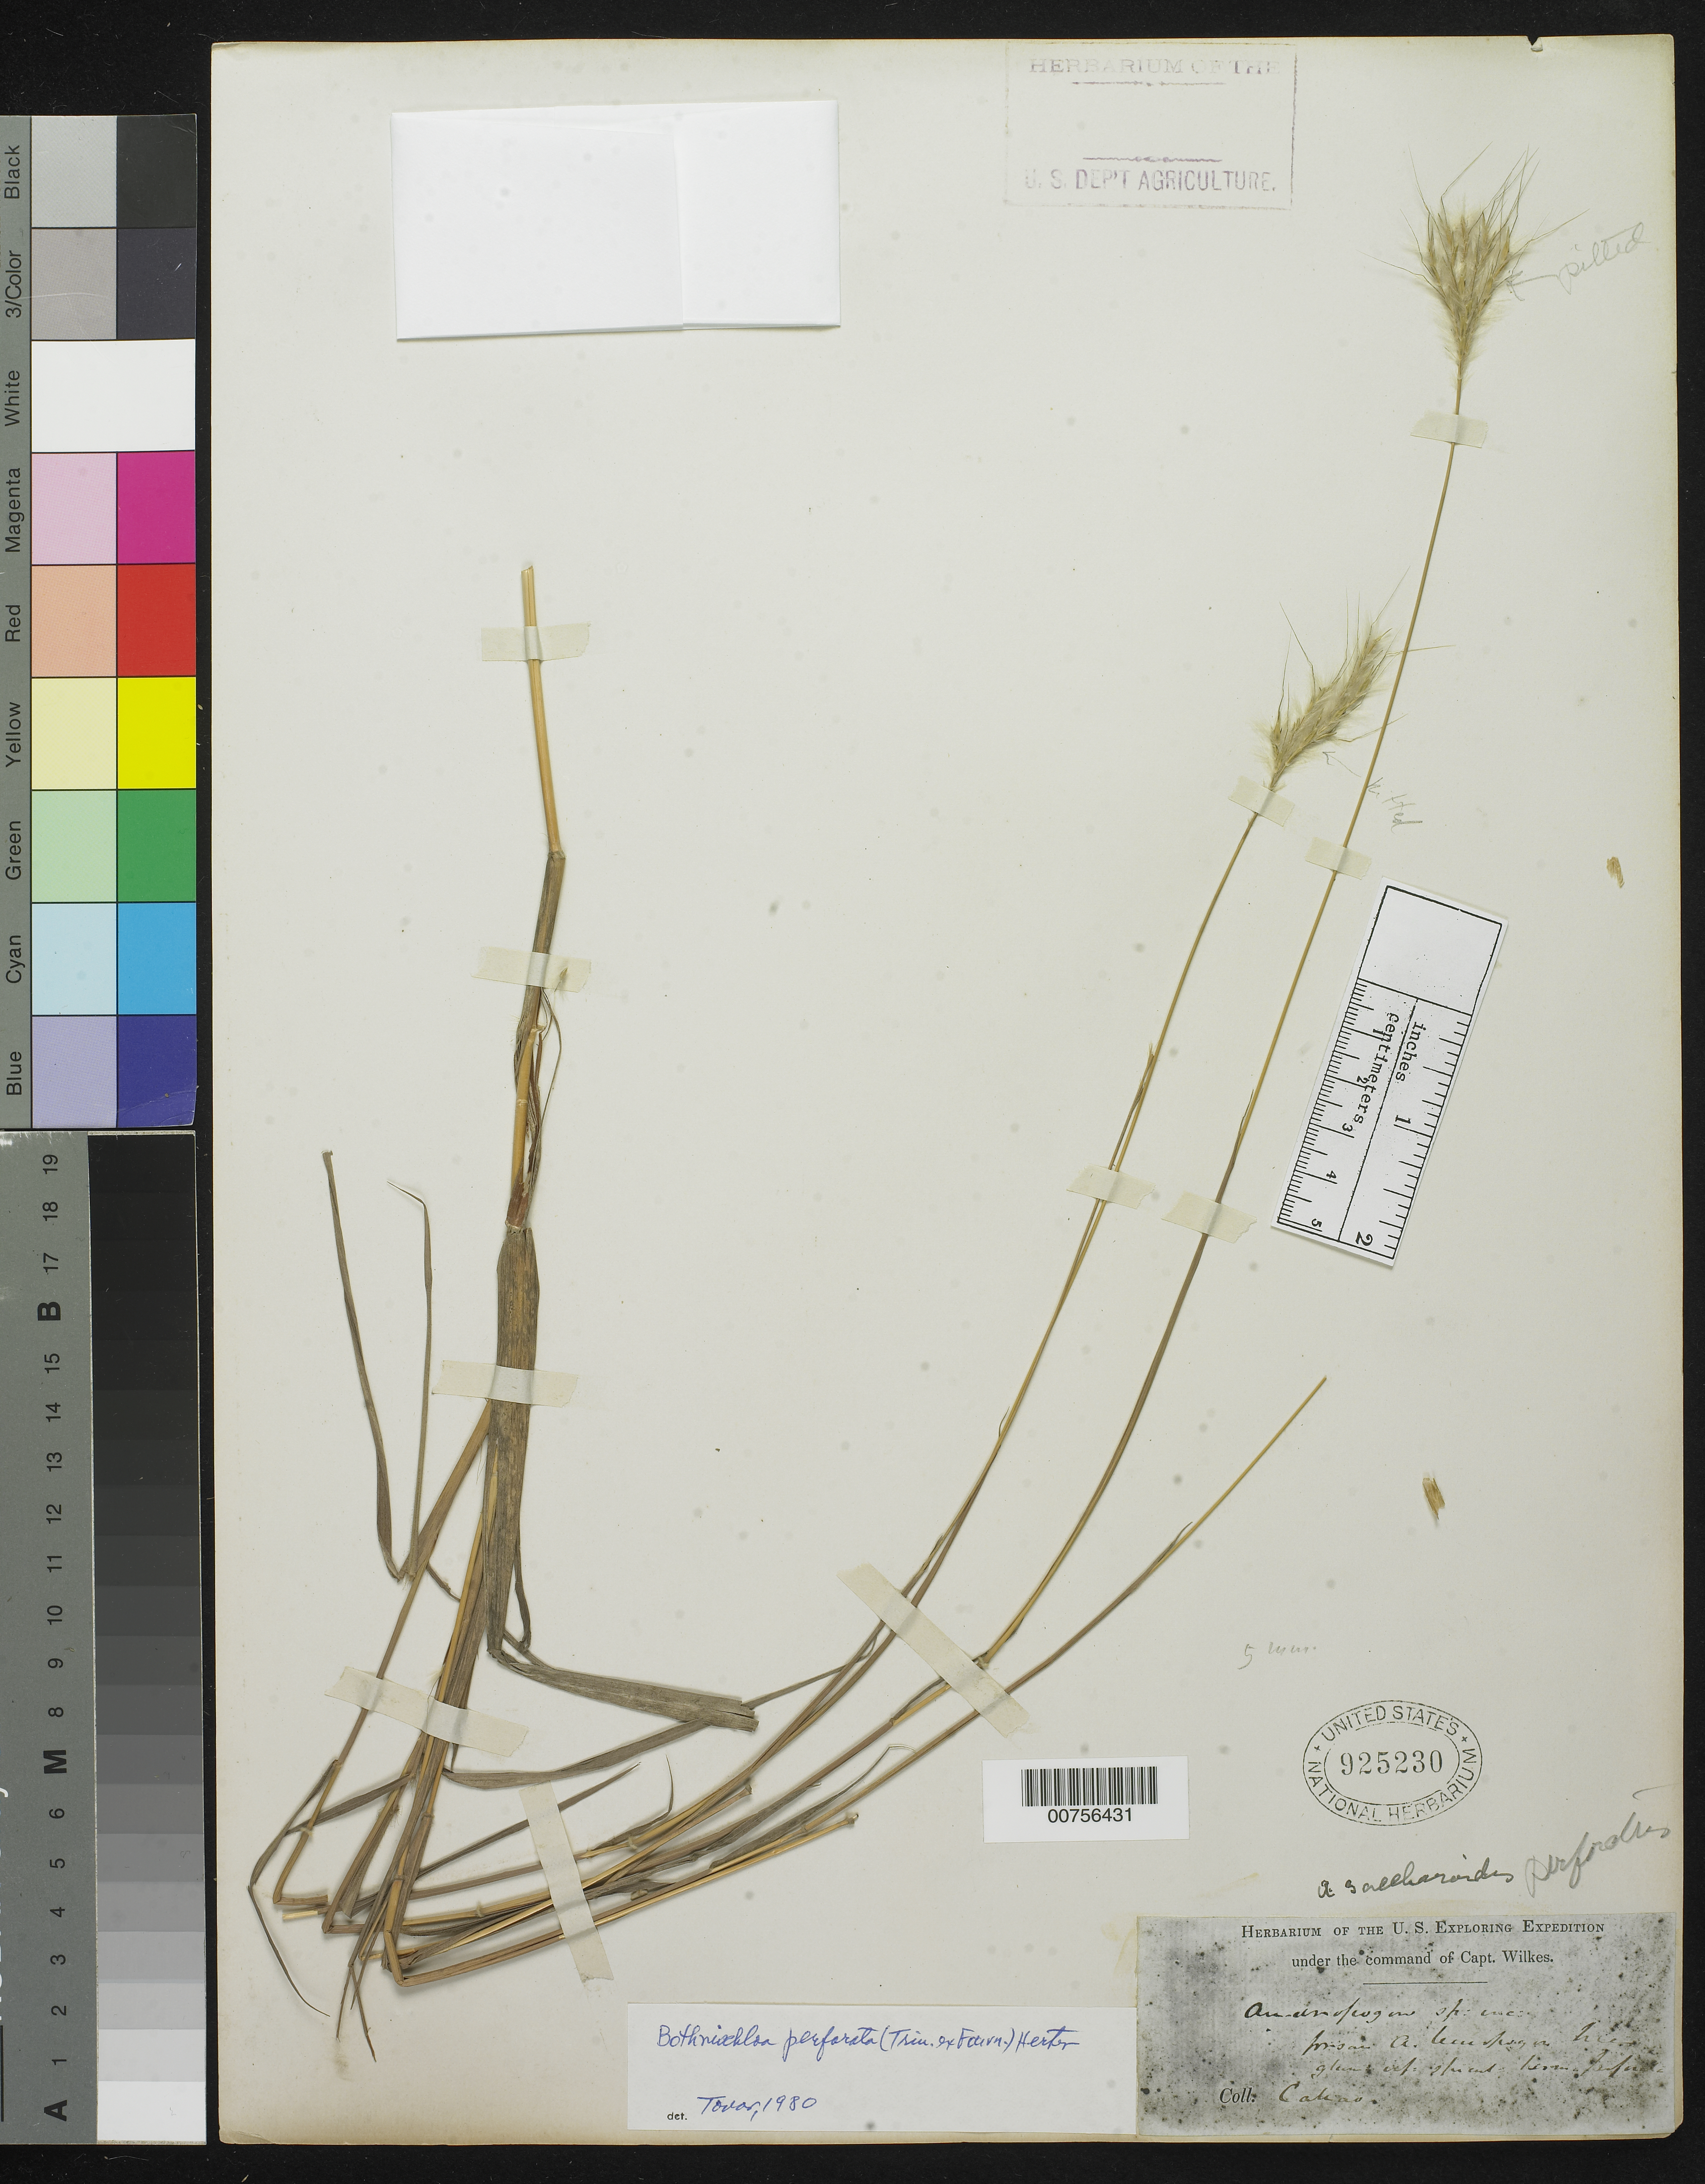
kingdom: Plantae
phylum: Tracheophyta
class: Liliopsida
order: Poales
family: Poaceae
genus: Bothriochloa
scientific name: Bothriochloa perforata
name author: (Trin. ex E. Fourn.) Herter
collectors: Wilkes Explor. Exped.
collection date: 1838/1842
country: Peru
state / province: Callao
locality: Callao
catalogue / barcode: US 925230